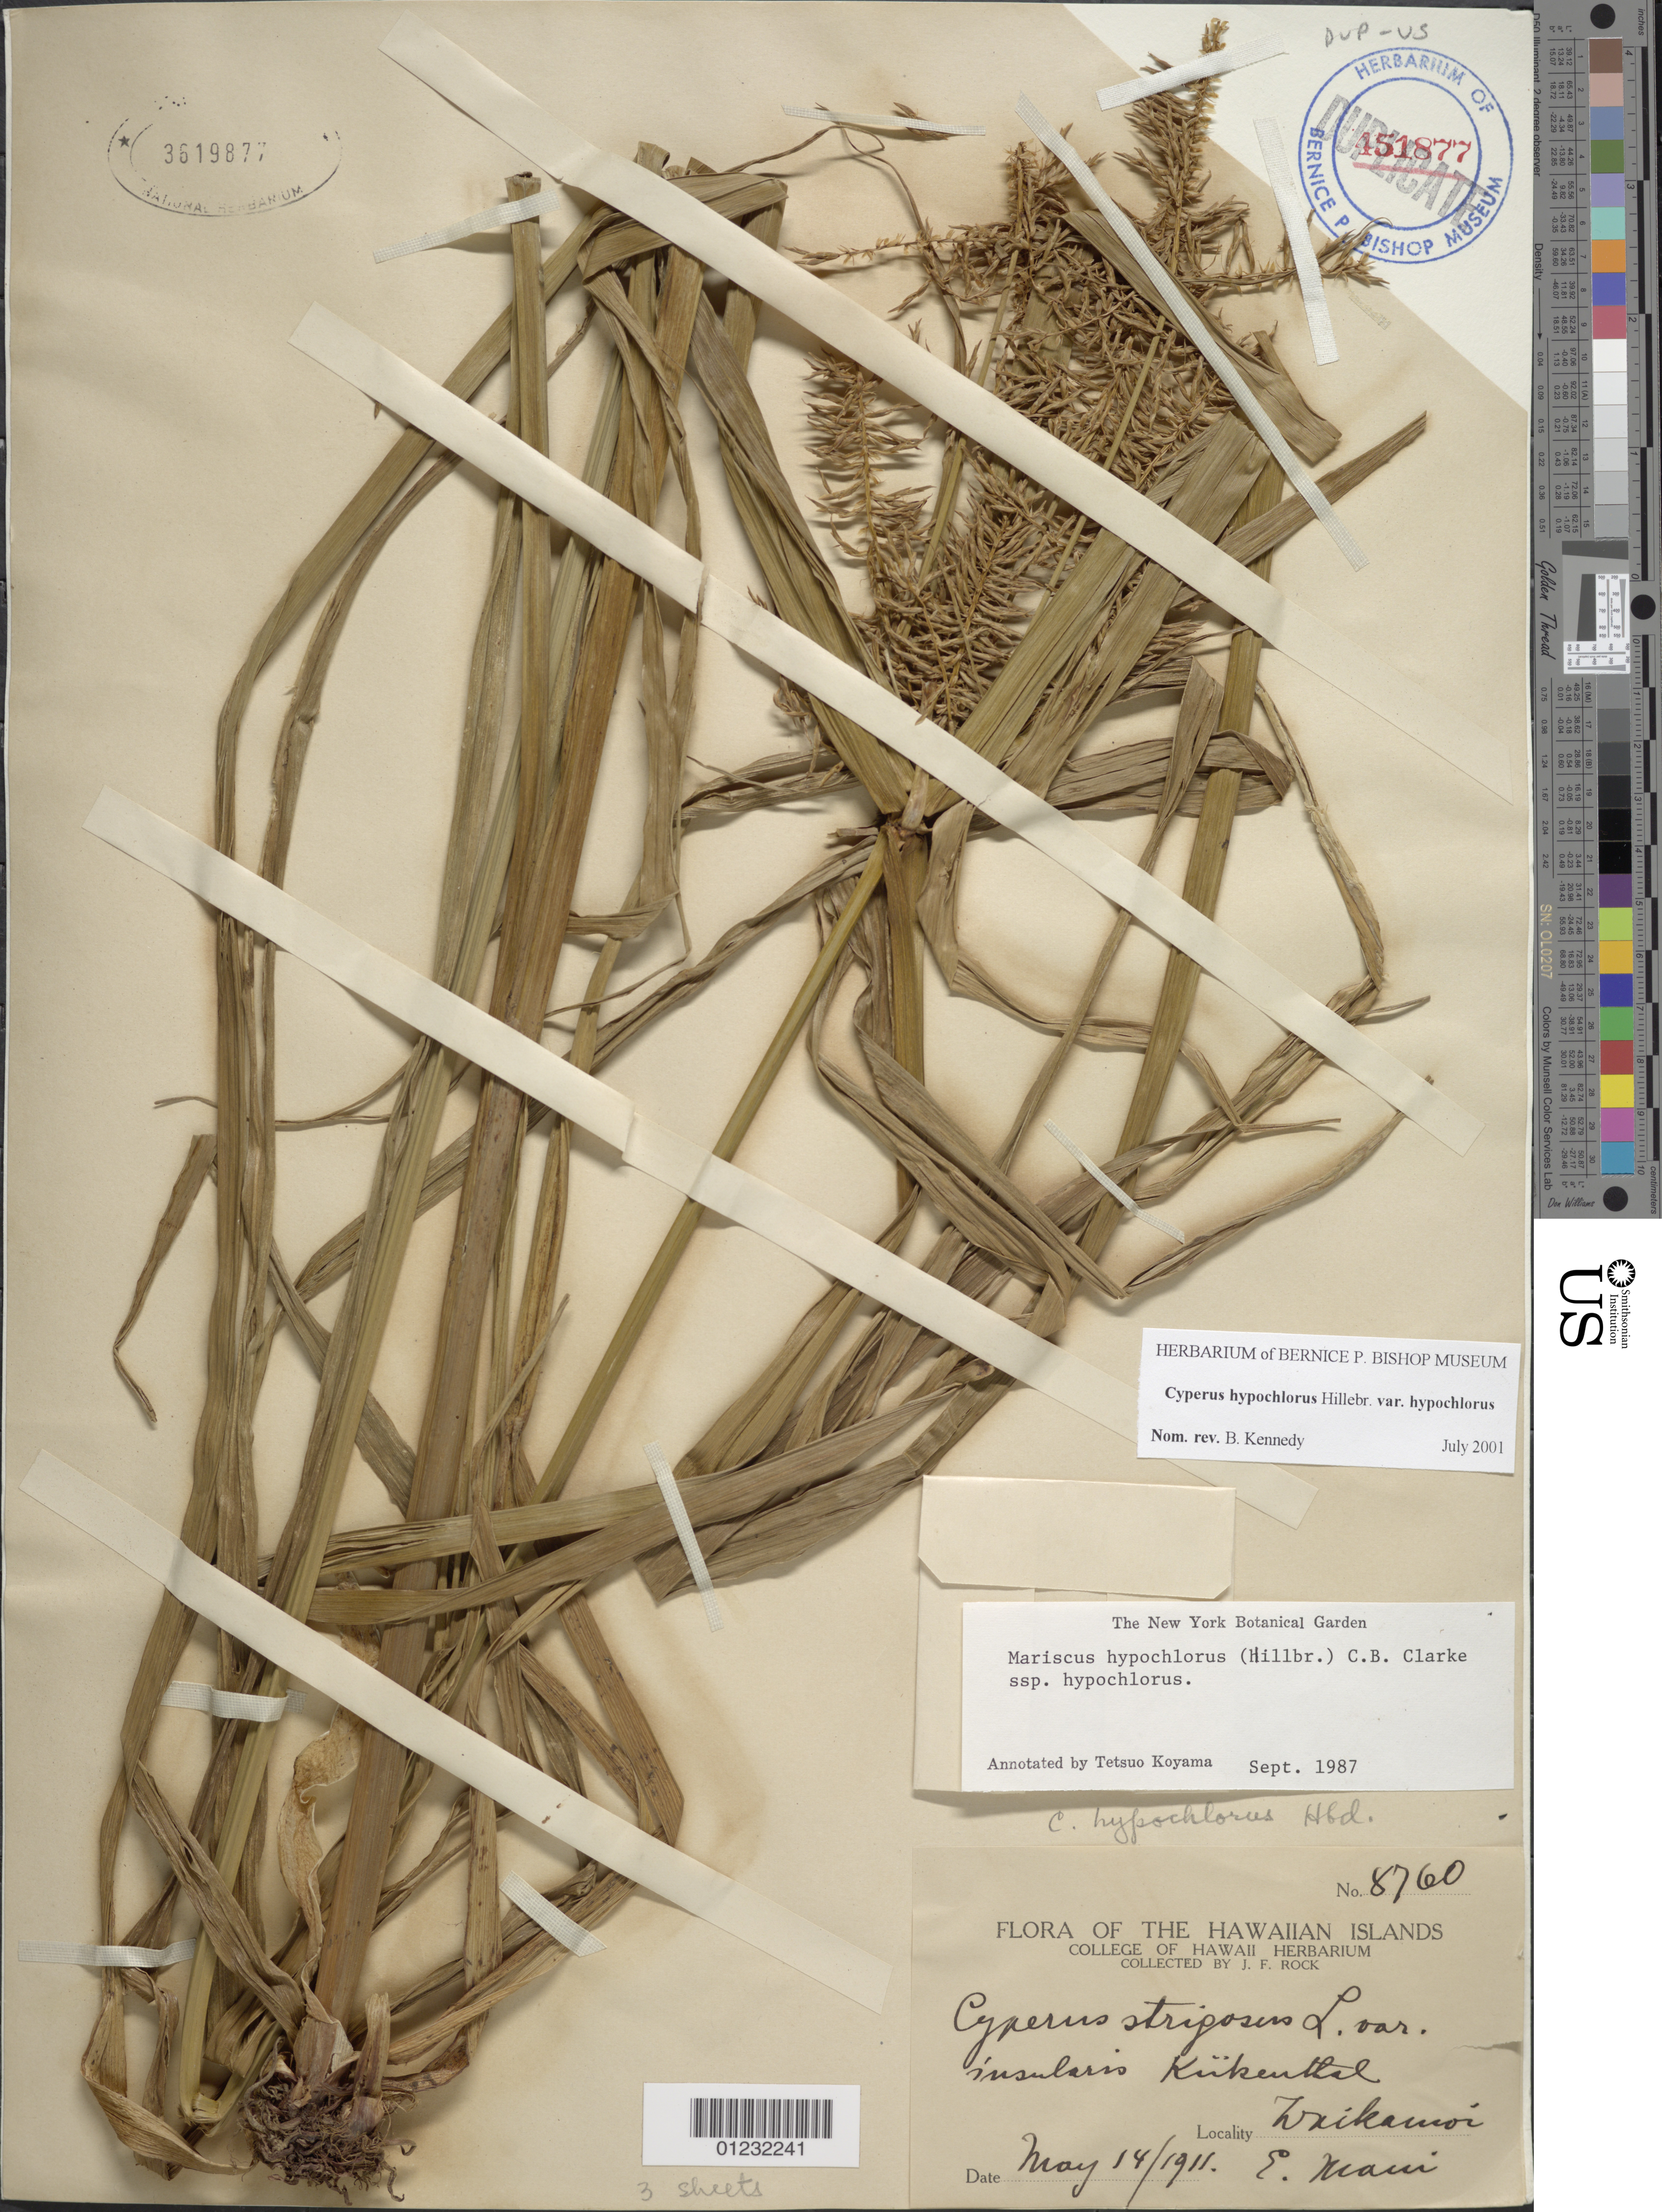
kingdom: Plantae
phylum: Tracheophyta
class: Liliopsida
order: Poales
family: Cyperaceae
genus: Cyperus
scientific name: Cyperus hypochlorus var. hypochlorus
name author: Hillebr.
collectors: J. F. Rock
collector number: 8760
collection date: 1911-05-14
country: United States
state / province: Hawaii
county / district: Maui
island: Maui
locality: Insularis Kukenthal, Waikamoi.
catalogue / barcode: US 3619877